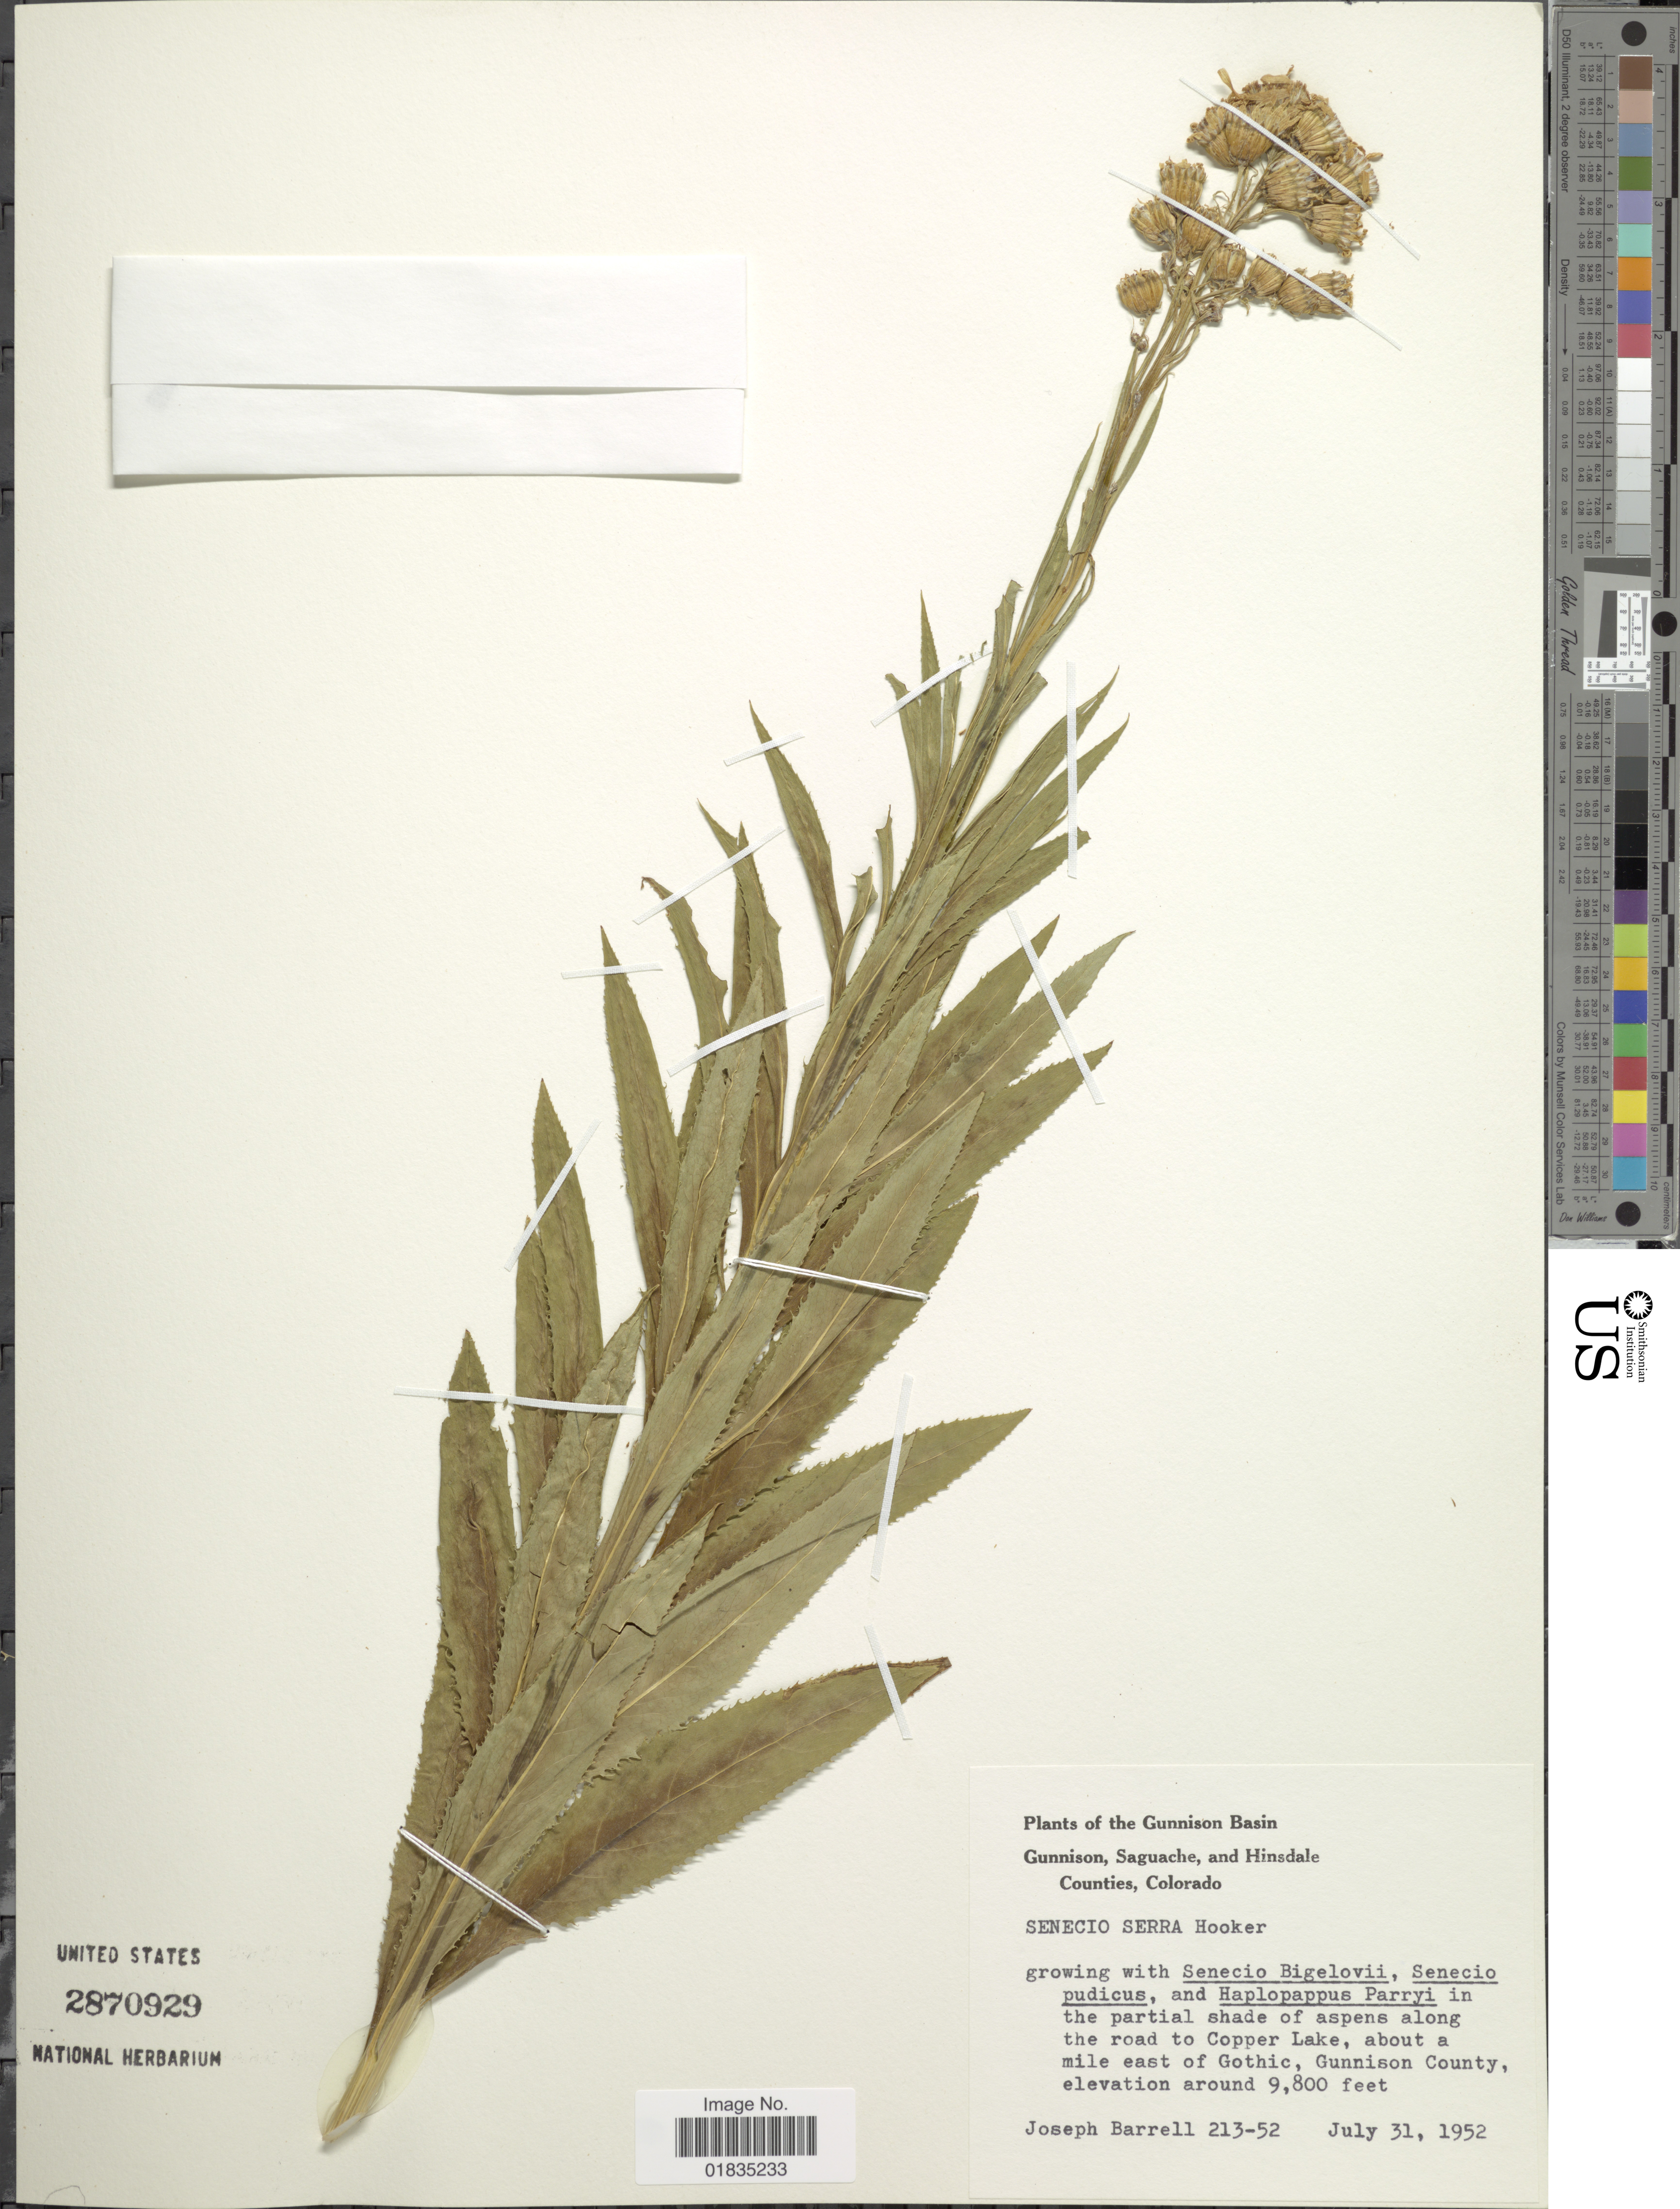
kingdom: Plantae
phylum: Tracheophyta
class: Magnoliopsida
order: Asterales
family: Asteraceae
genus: Senecio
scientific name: Senecio serra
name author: Hook.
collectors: J. Barrell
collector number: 213-52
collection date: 1952-07-31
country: United States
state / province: Colorado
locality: The Gunnison Basin, Gunnison, Saguache, and Hinsdale Counties, in the partial shade of aspens along the road to Copper Lake, about a mile east of Gothic, Gunnison County.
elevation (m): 2987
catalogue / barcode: US 2870929